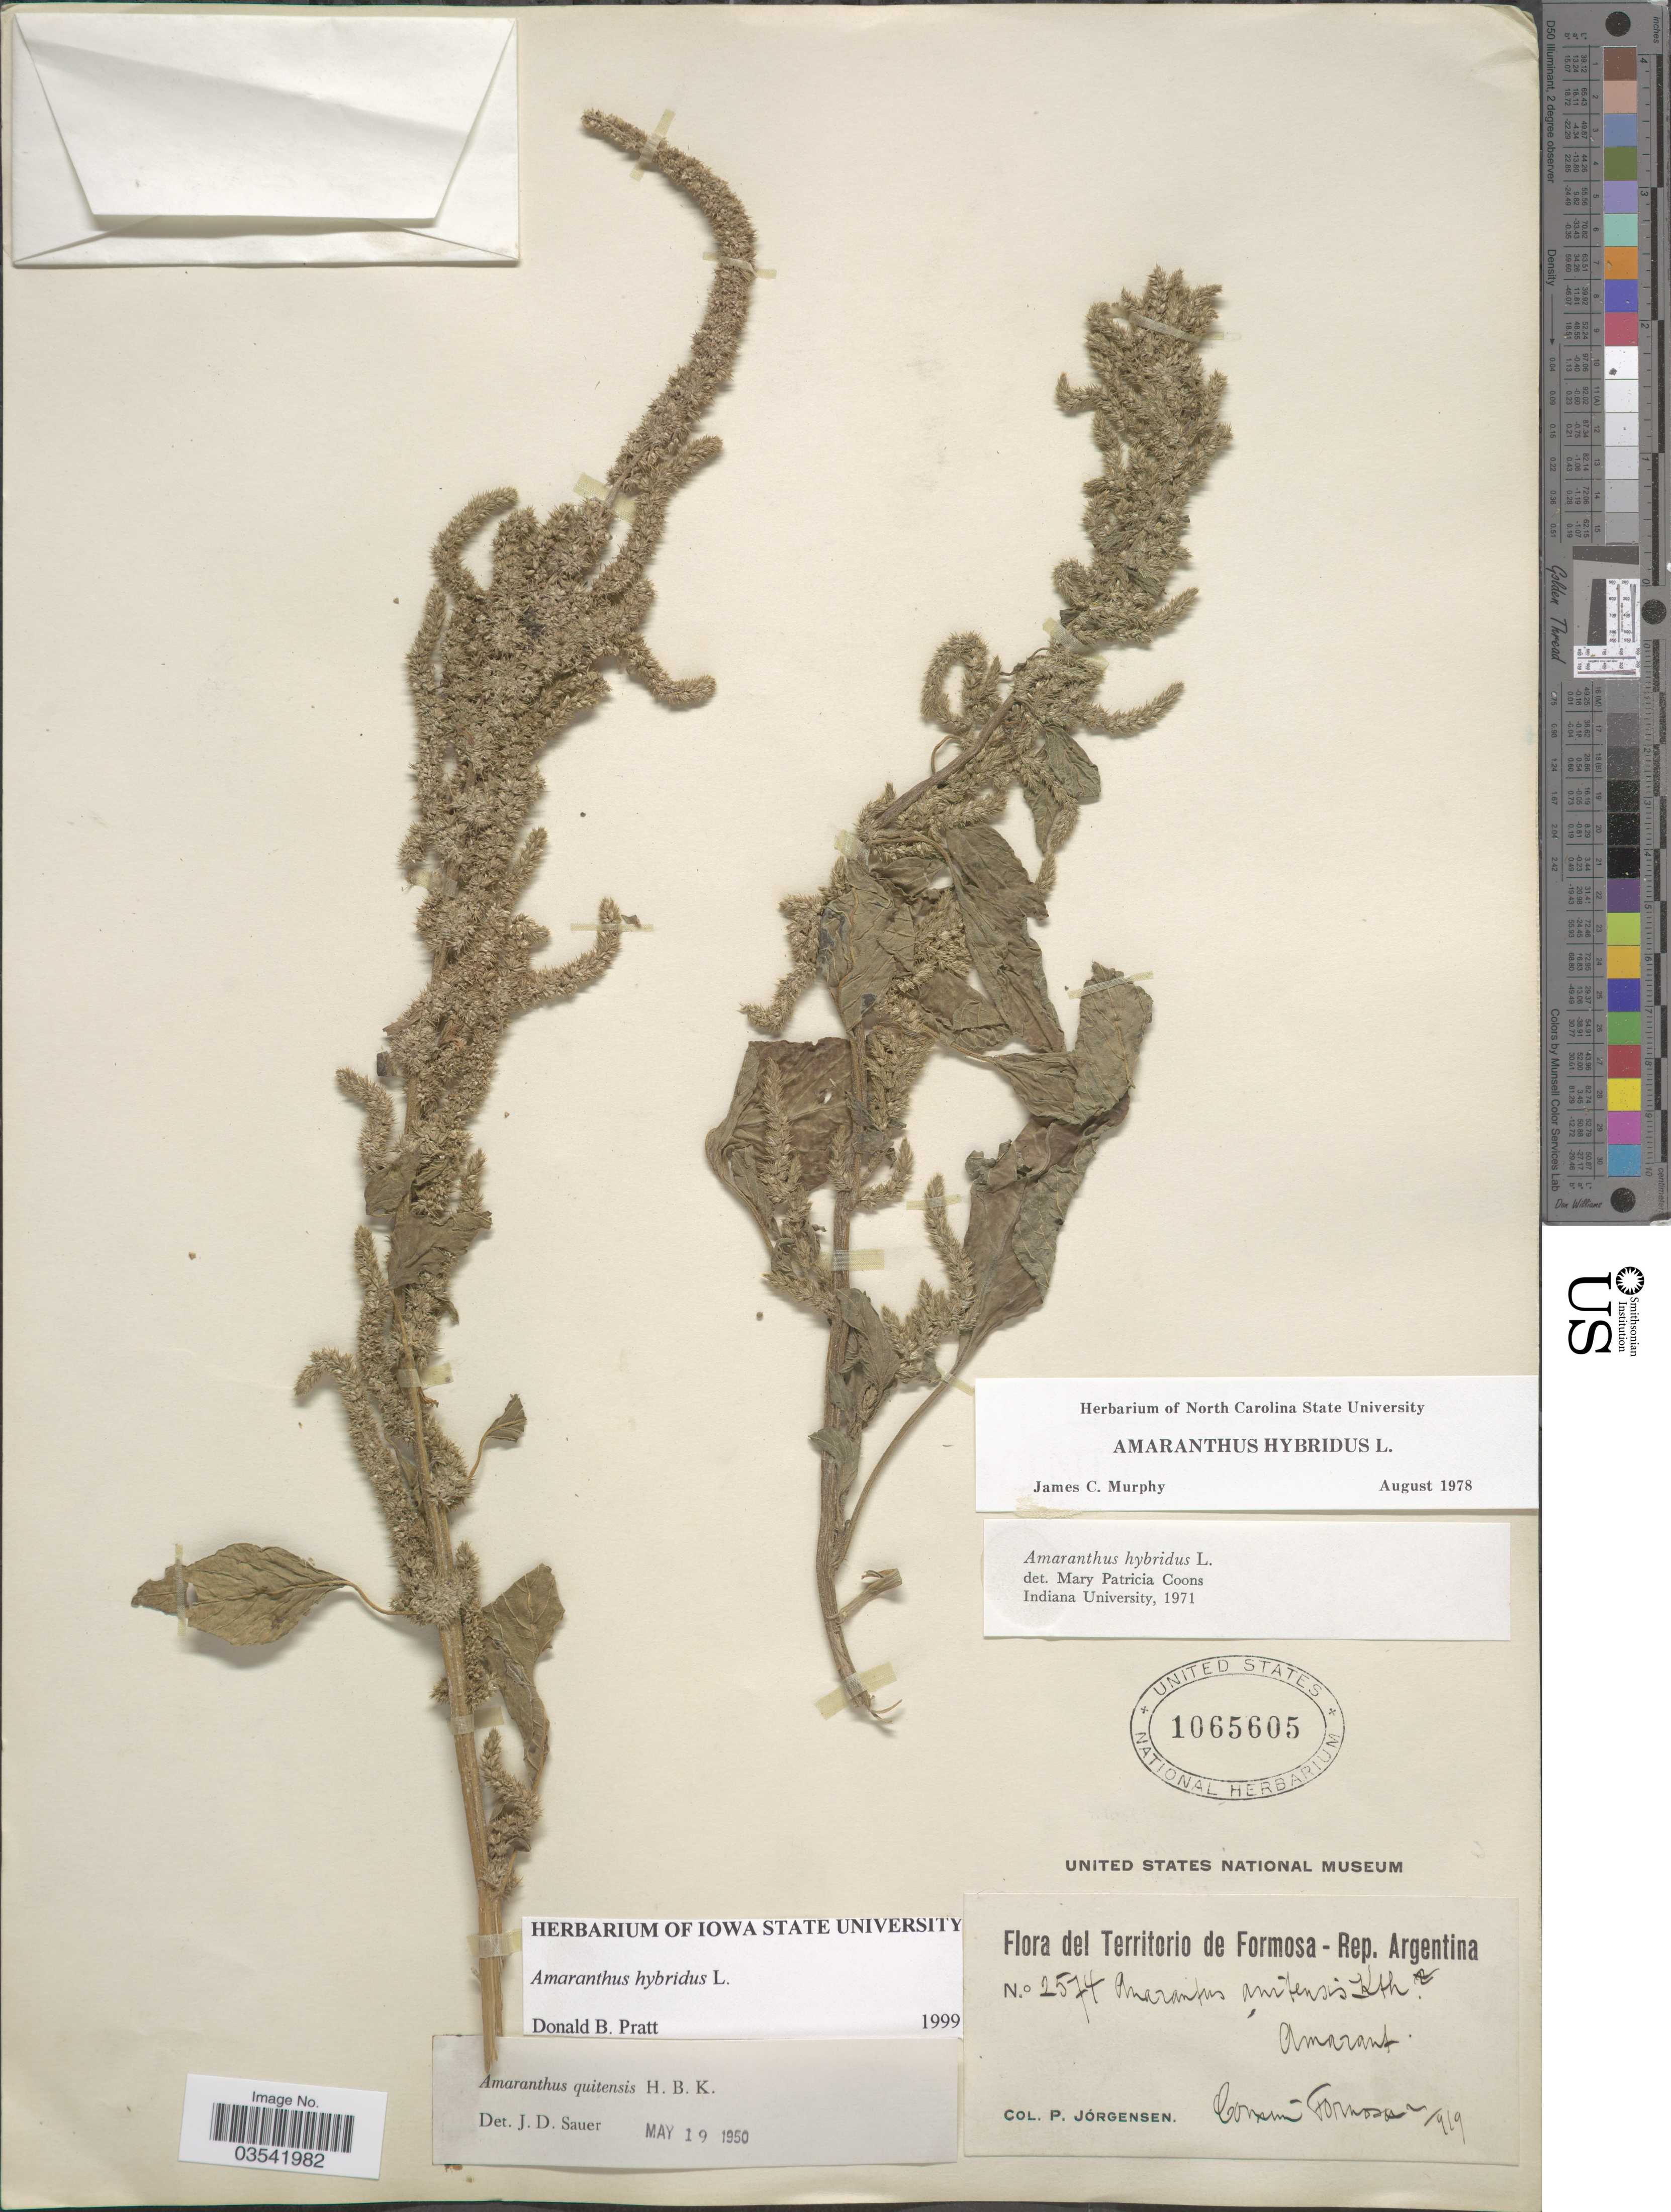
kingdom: Plantae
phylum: Tracheophyta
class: Magnoliopsida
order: Caryophyllales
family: Amaranthaceae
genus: Amaranthus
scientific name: Amaranthus hybridus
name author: L.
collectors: P. Jörgensen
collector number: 2574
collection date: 1919-02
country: Argentina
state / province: Formosa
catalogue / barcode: US 1065605